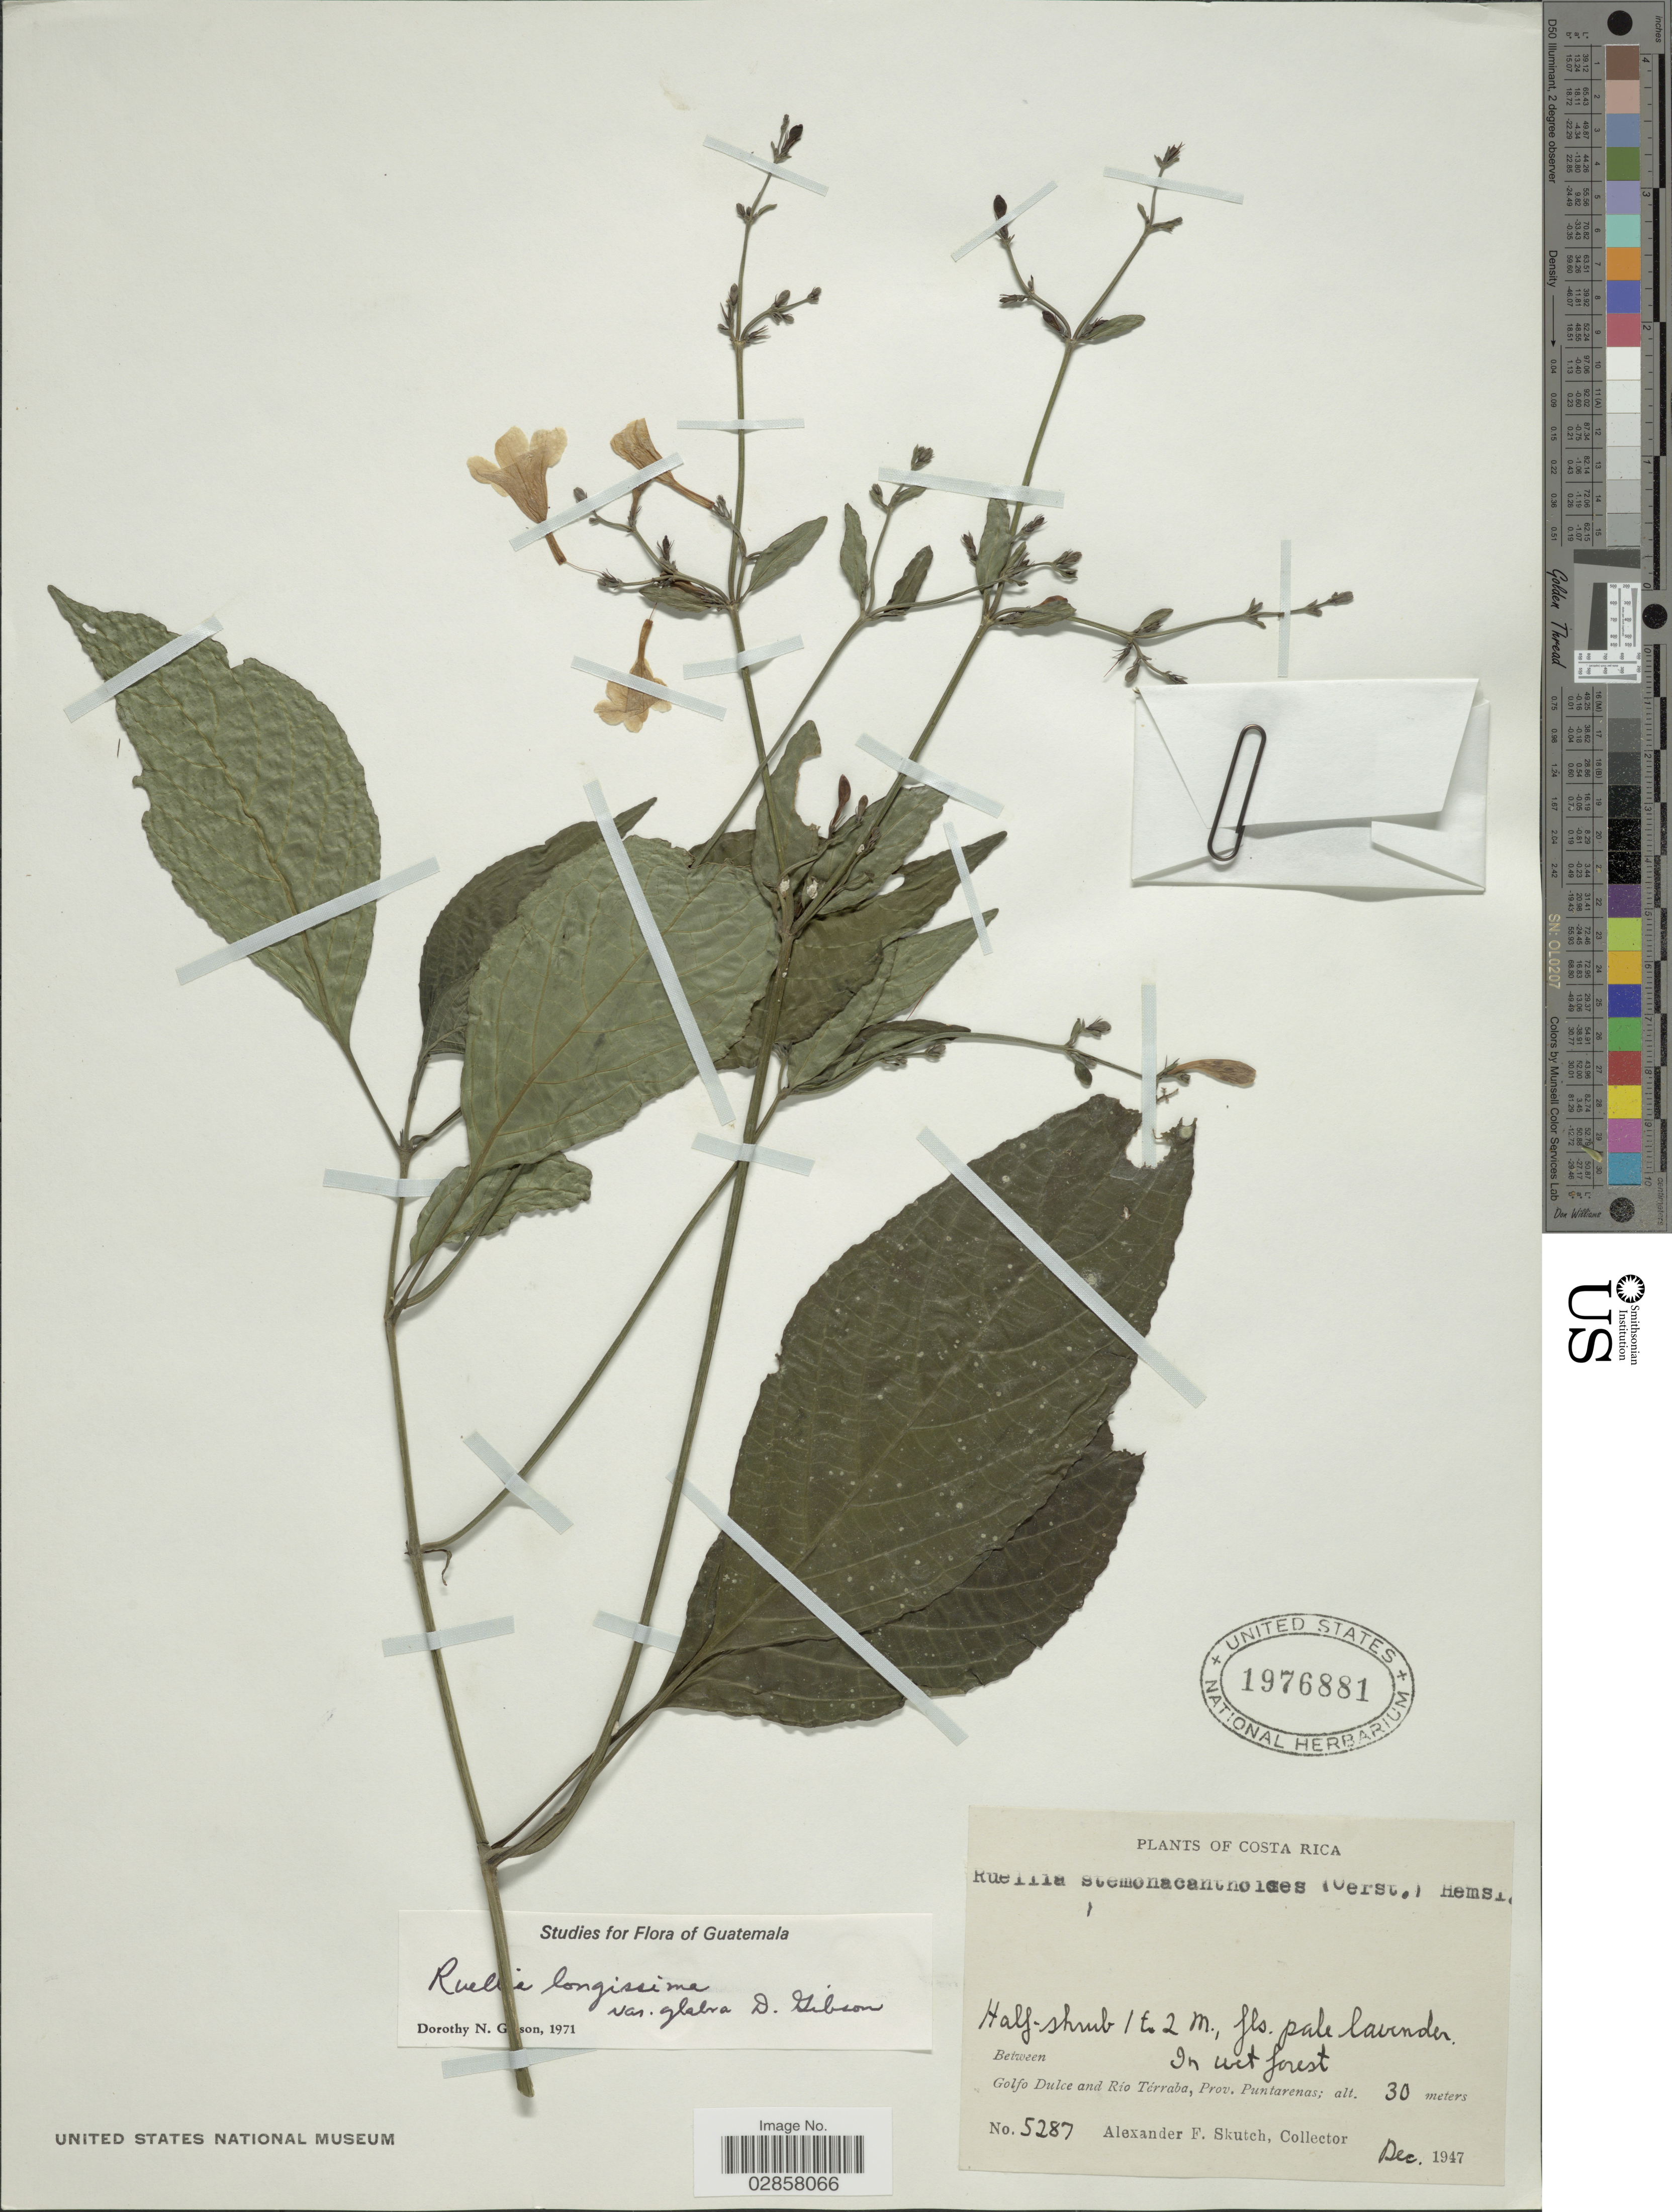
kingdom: Plantae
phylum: Tracheophyta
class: Magnoliopsida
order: Lamiales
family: Acanthaceae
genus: Ruellia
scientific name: Ruellia pittieri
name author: Lindau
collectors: A. F. Skutch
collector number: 5287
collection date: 1947-12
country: Costa Rica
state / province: Puntarenas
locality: Between Goldo Dulce and Río Térraba.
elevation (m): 30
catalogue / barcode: US 1976881